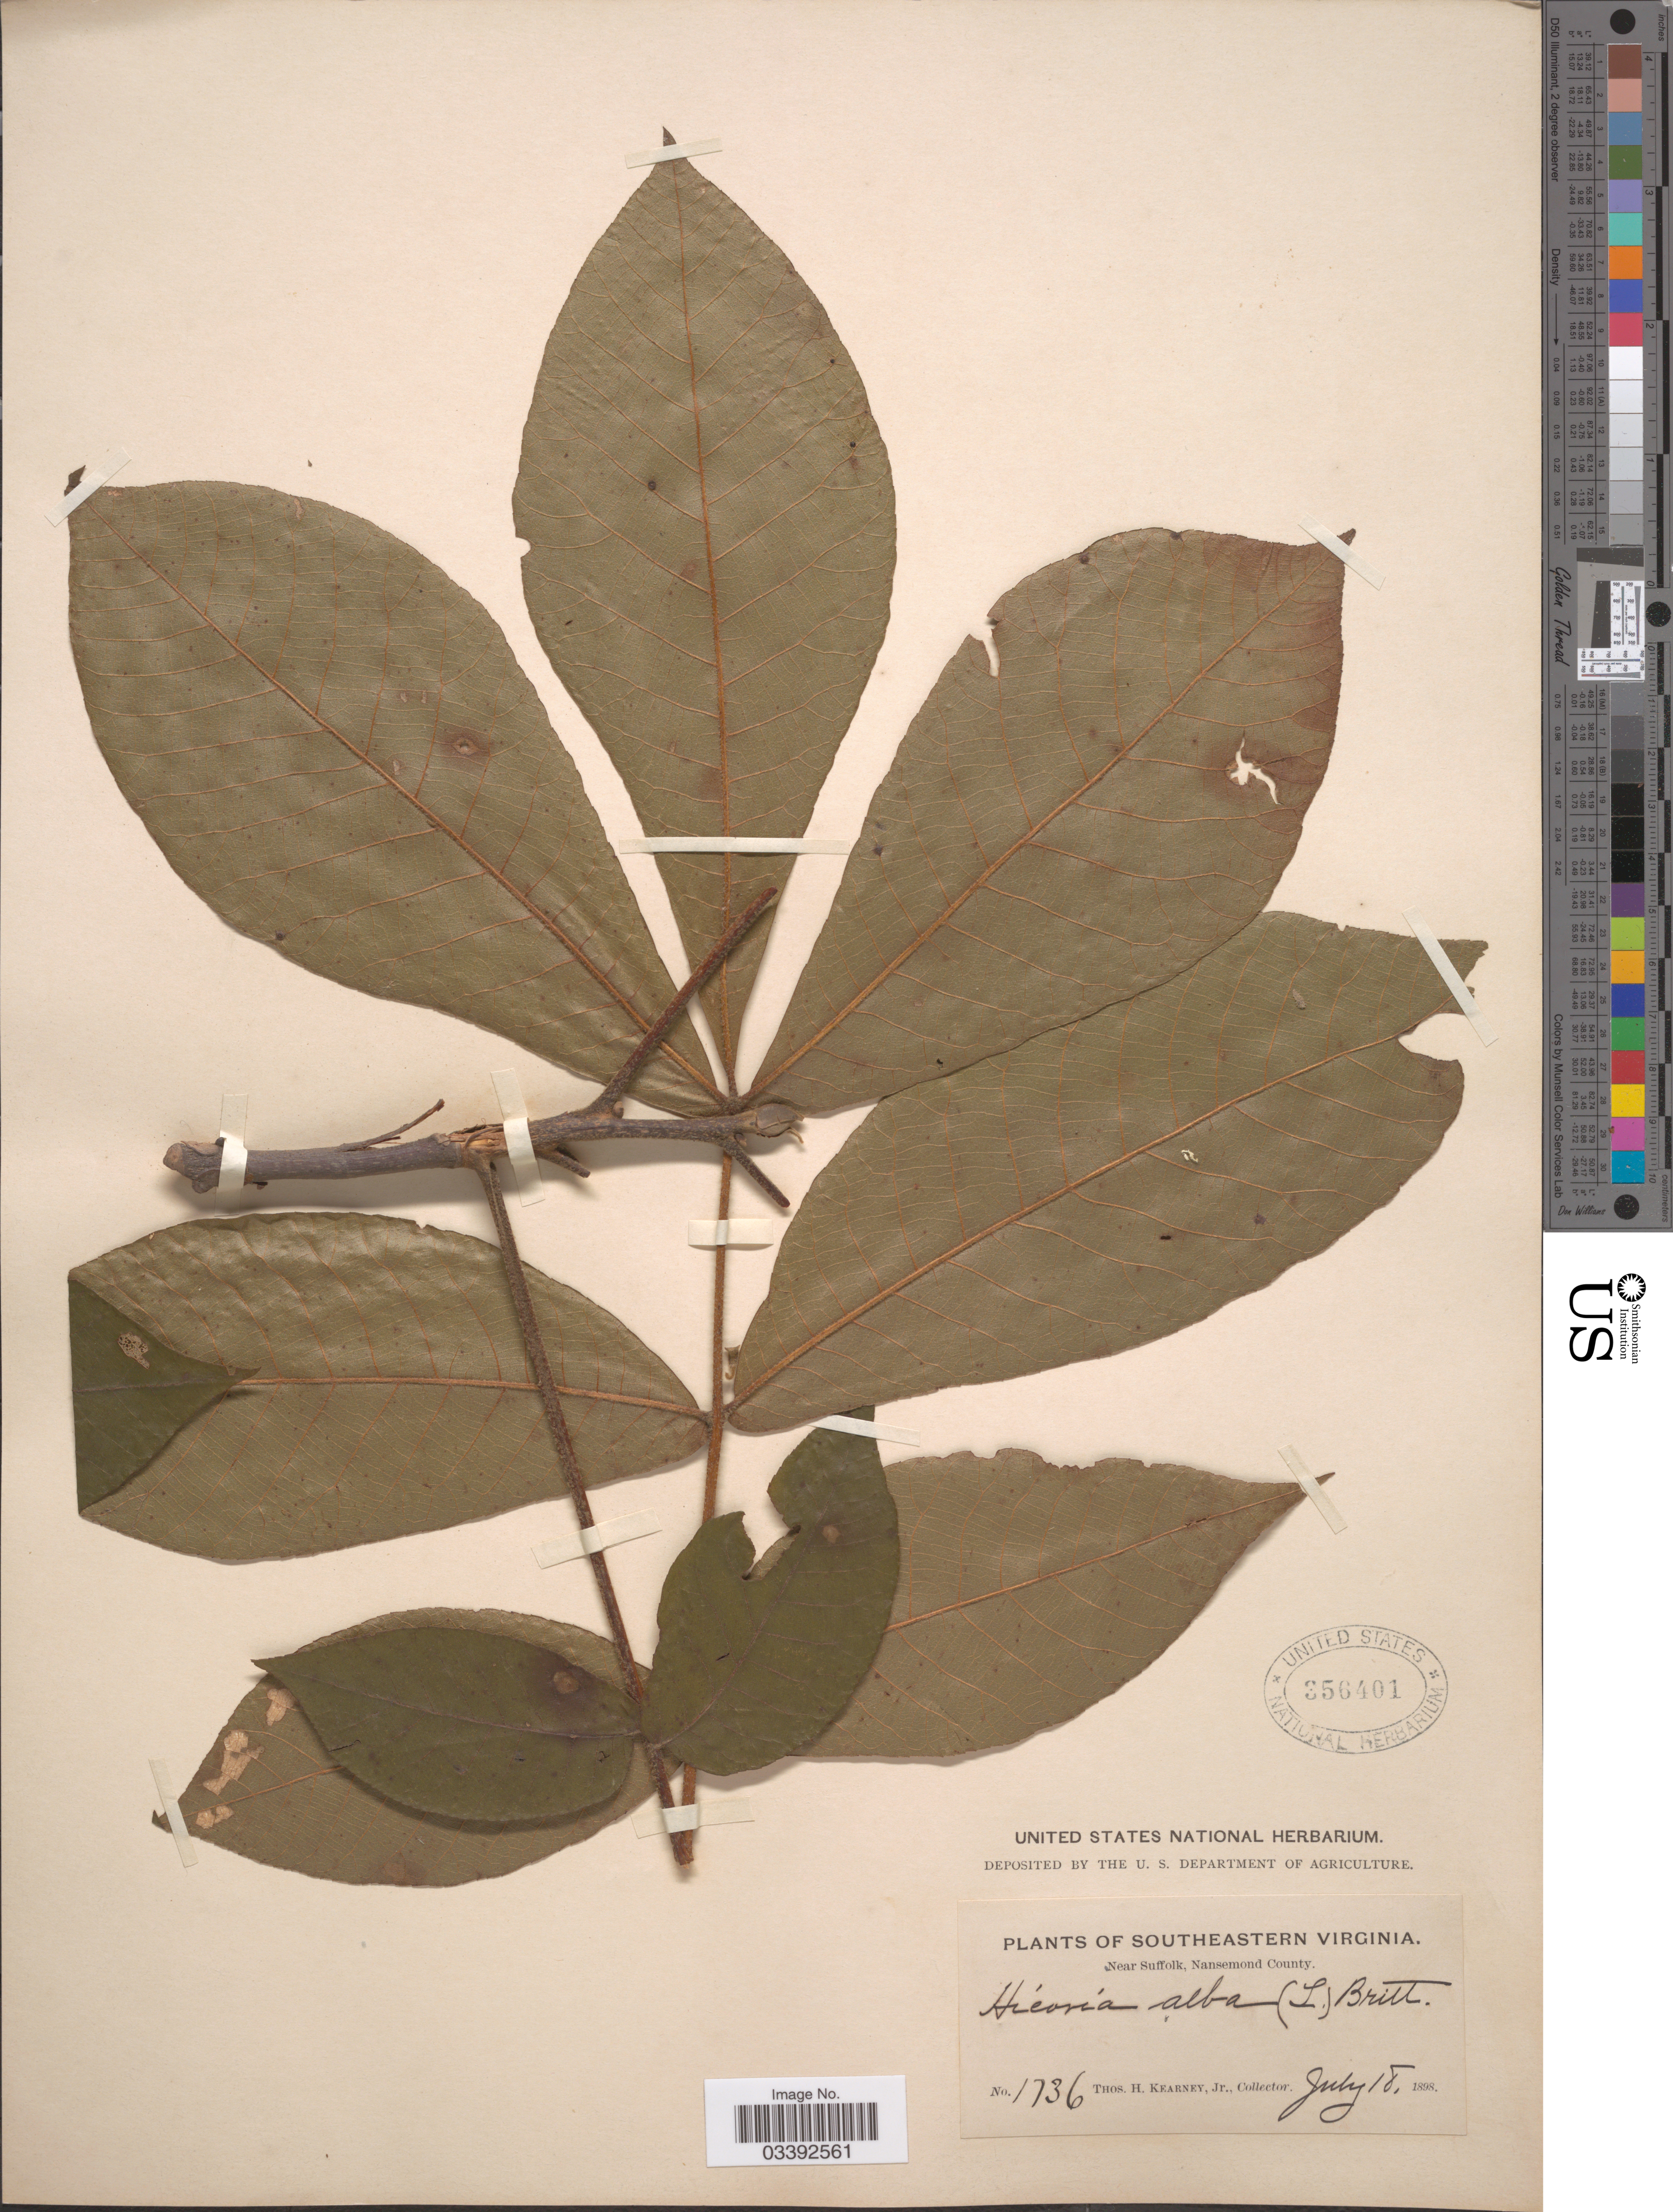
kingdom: Plantae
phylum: Tracheophyta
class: Magnoliopsida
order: Fagales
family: Juglandaceae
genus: Carya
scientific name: Carya tomentosa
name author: (Lam.) Nutt.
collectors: T. H. Kearney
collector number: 1736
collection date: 1898-07-18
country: United States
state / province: Virginia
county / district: City of Suffolk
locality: Southeastern Virginia. Near Suffolk, Nansemond County.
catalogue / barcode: US 356401